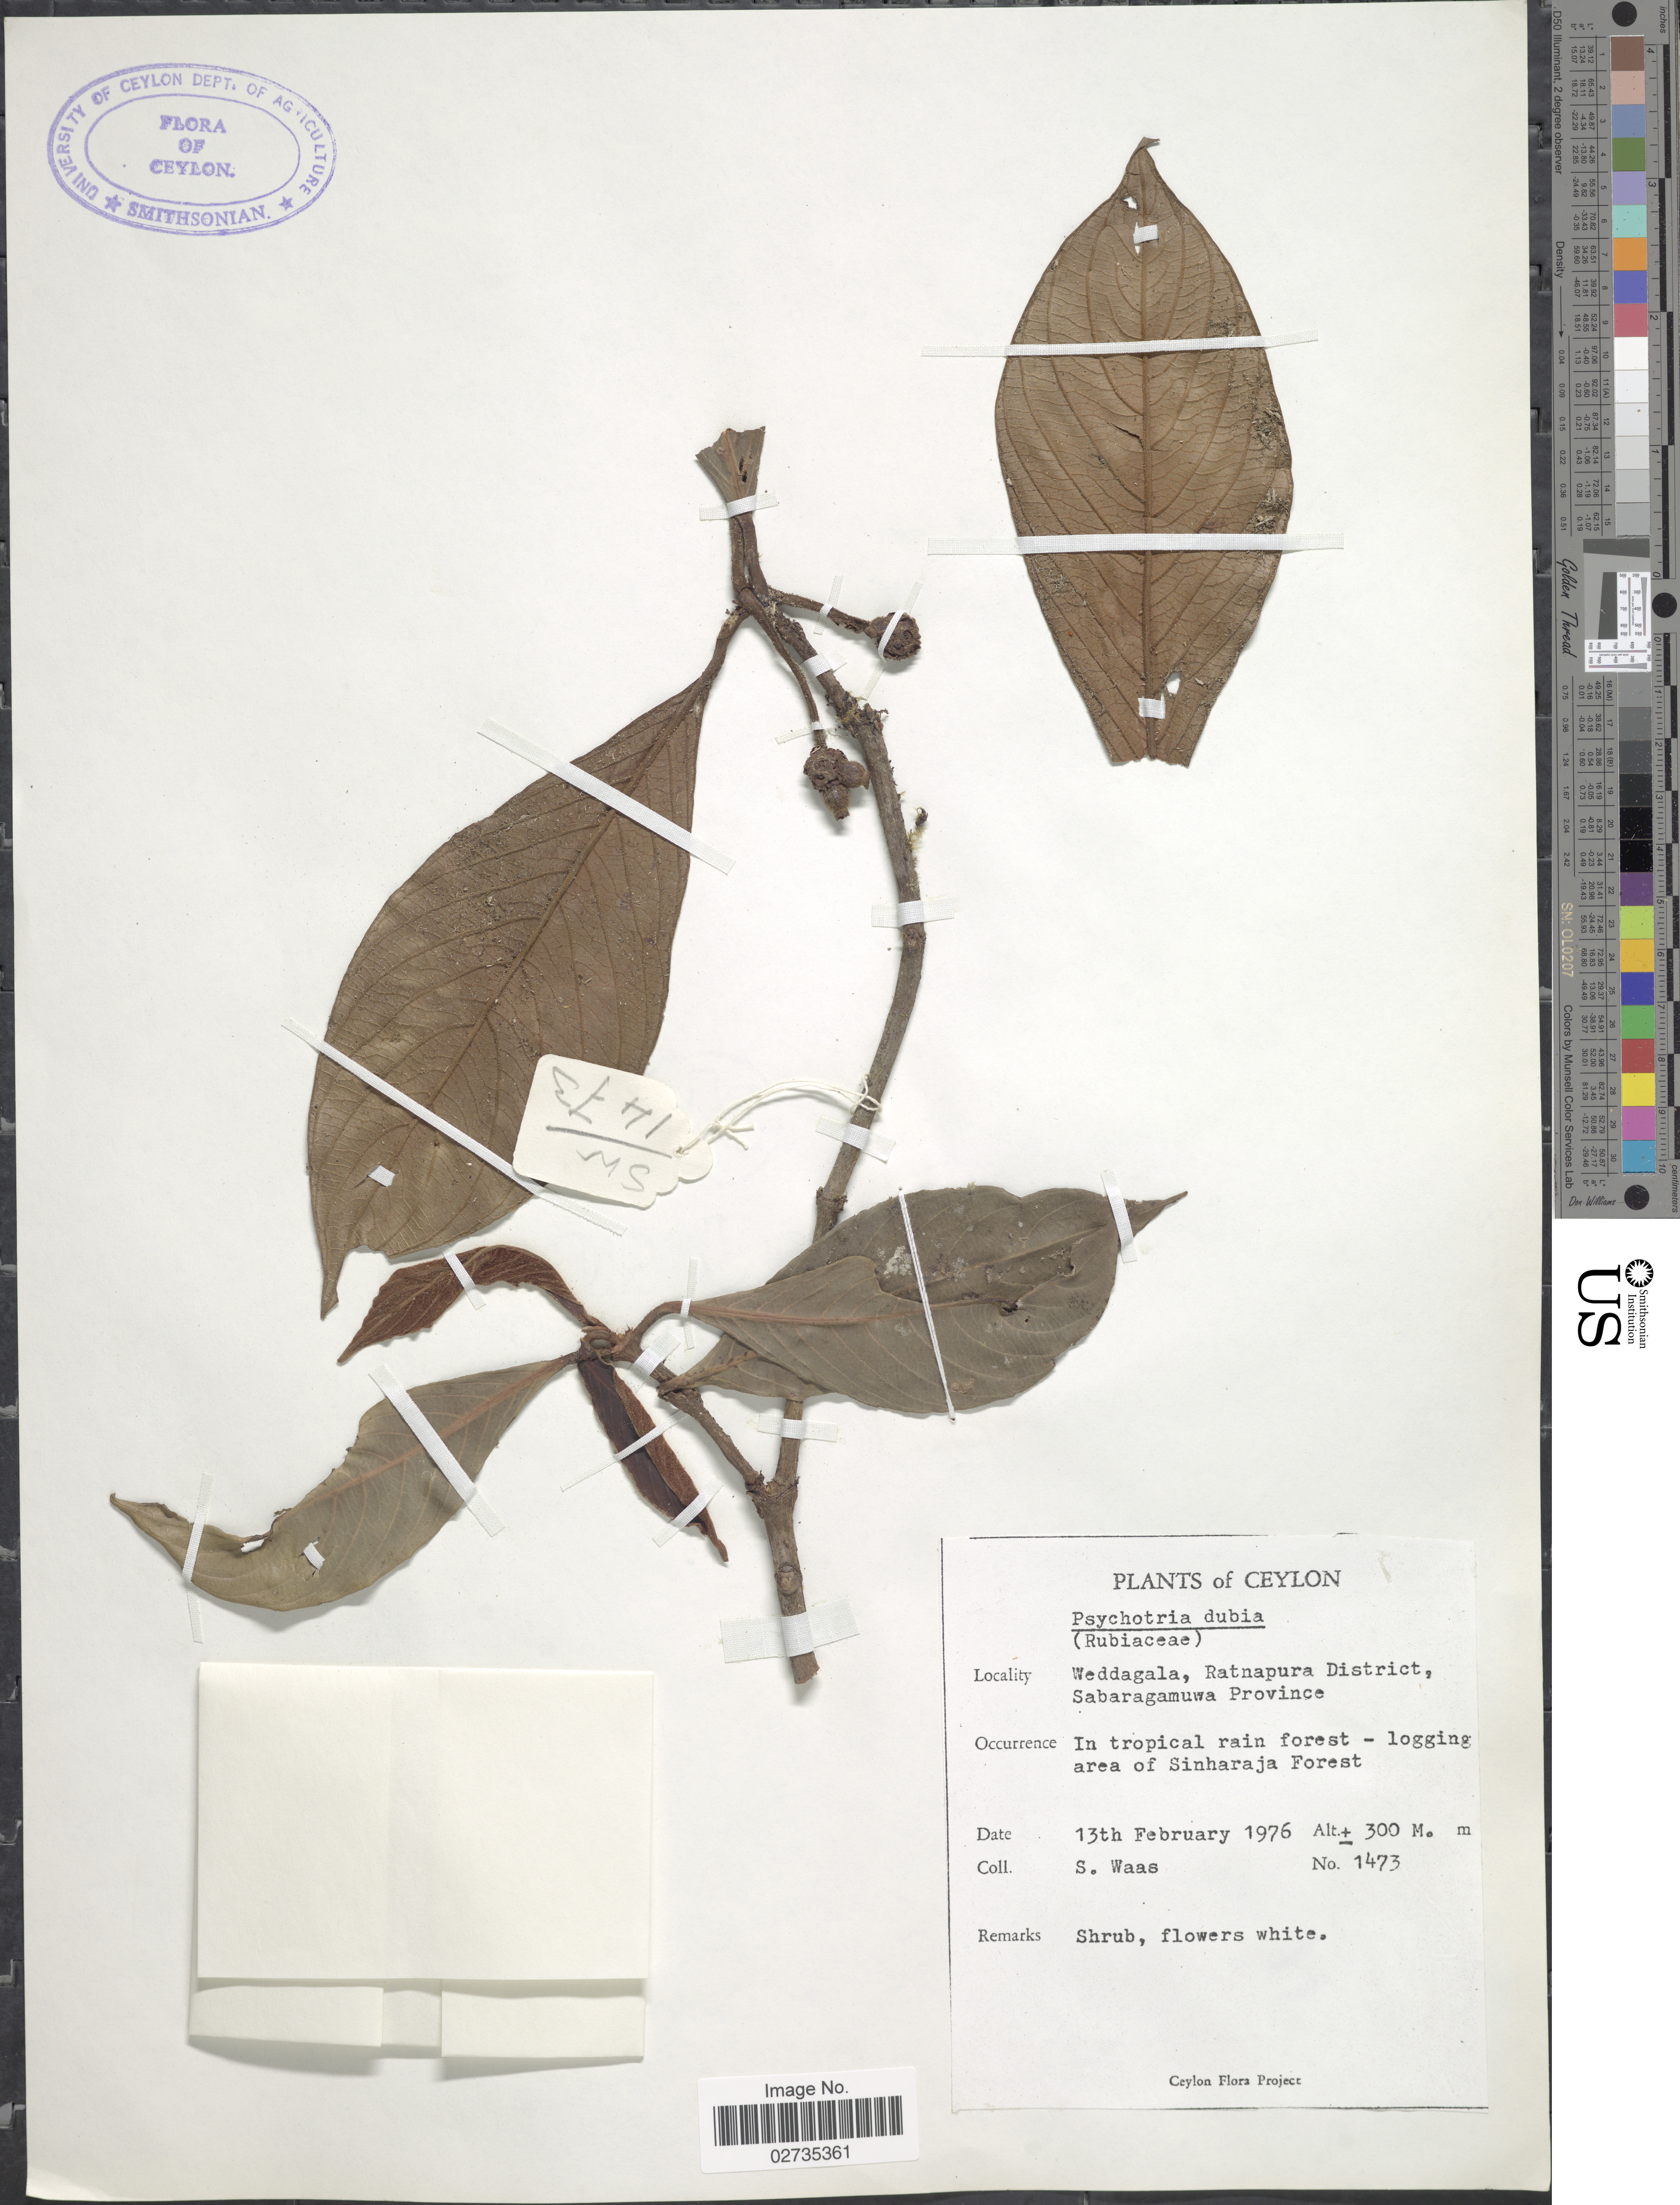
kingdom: Plantae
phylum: Tracheophyta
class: Magnoliopsida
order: Gentianales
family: Rubiaceae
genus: Psychotria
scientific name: Psychotria dubia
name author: (Wight) Alston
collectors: S. Waas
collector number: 1473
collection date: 1976-02-13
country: Sri Lanka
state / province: Sabaragamuwa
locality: Ceylon, Weddagala, Ratnapura District, Sabaragamuwa Province, logging area of Sinharaja Forest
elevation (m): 300